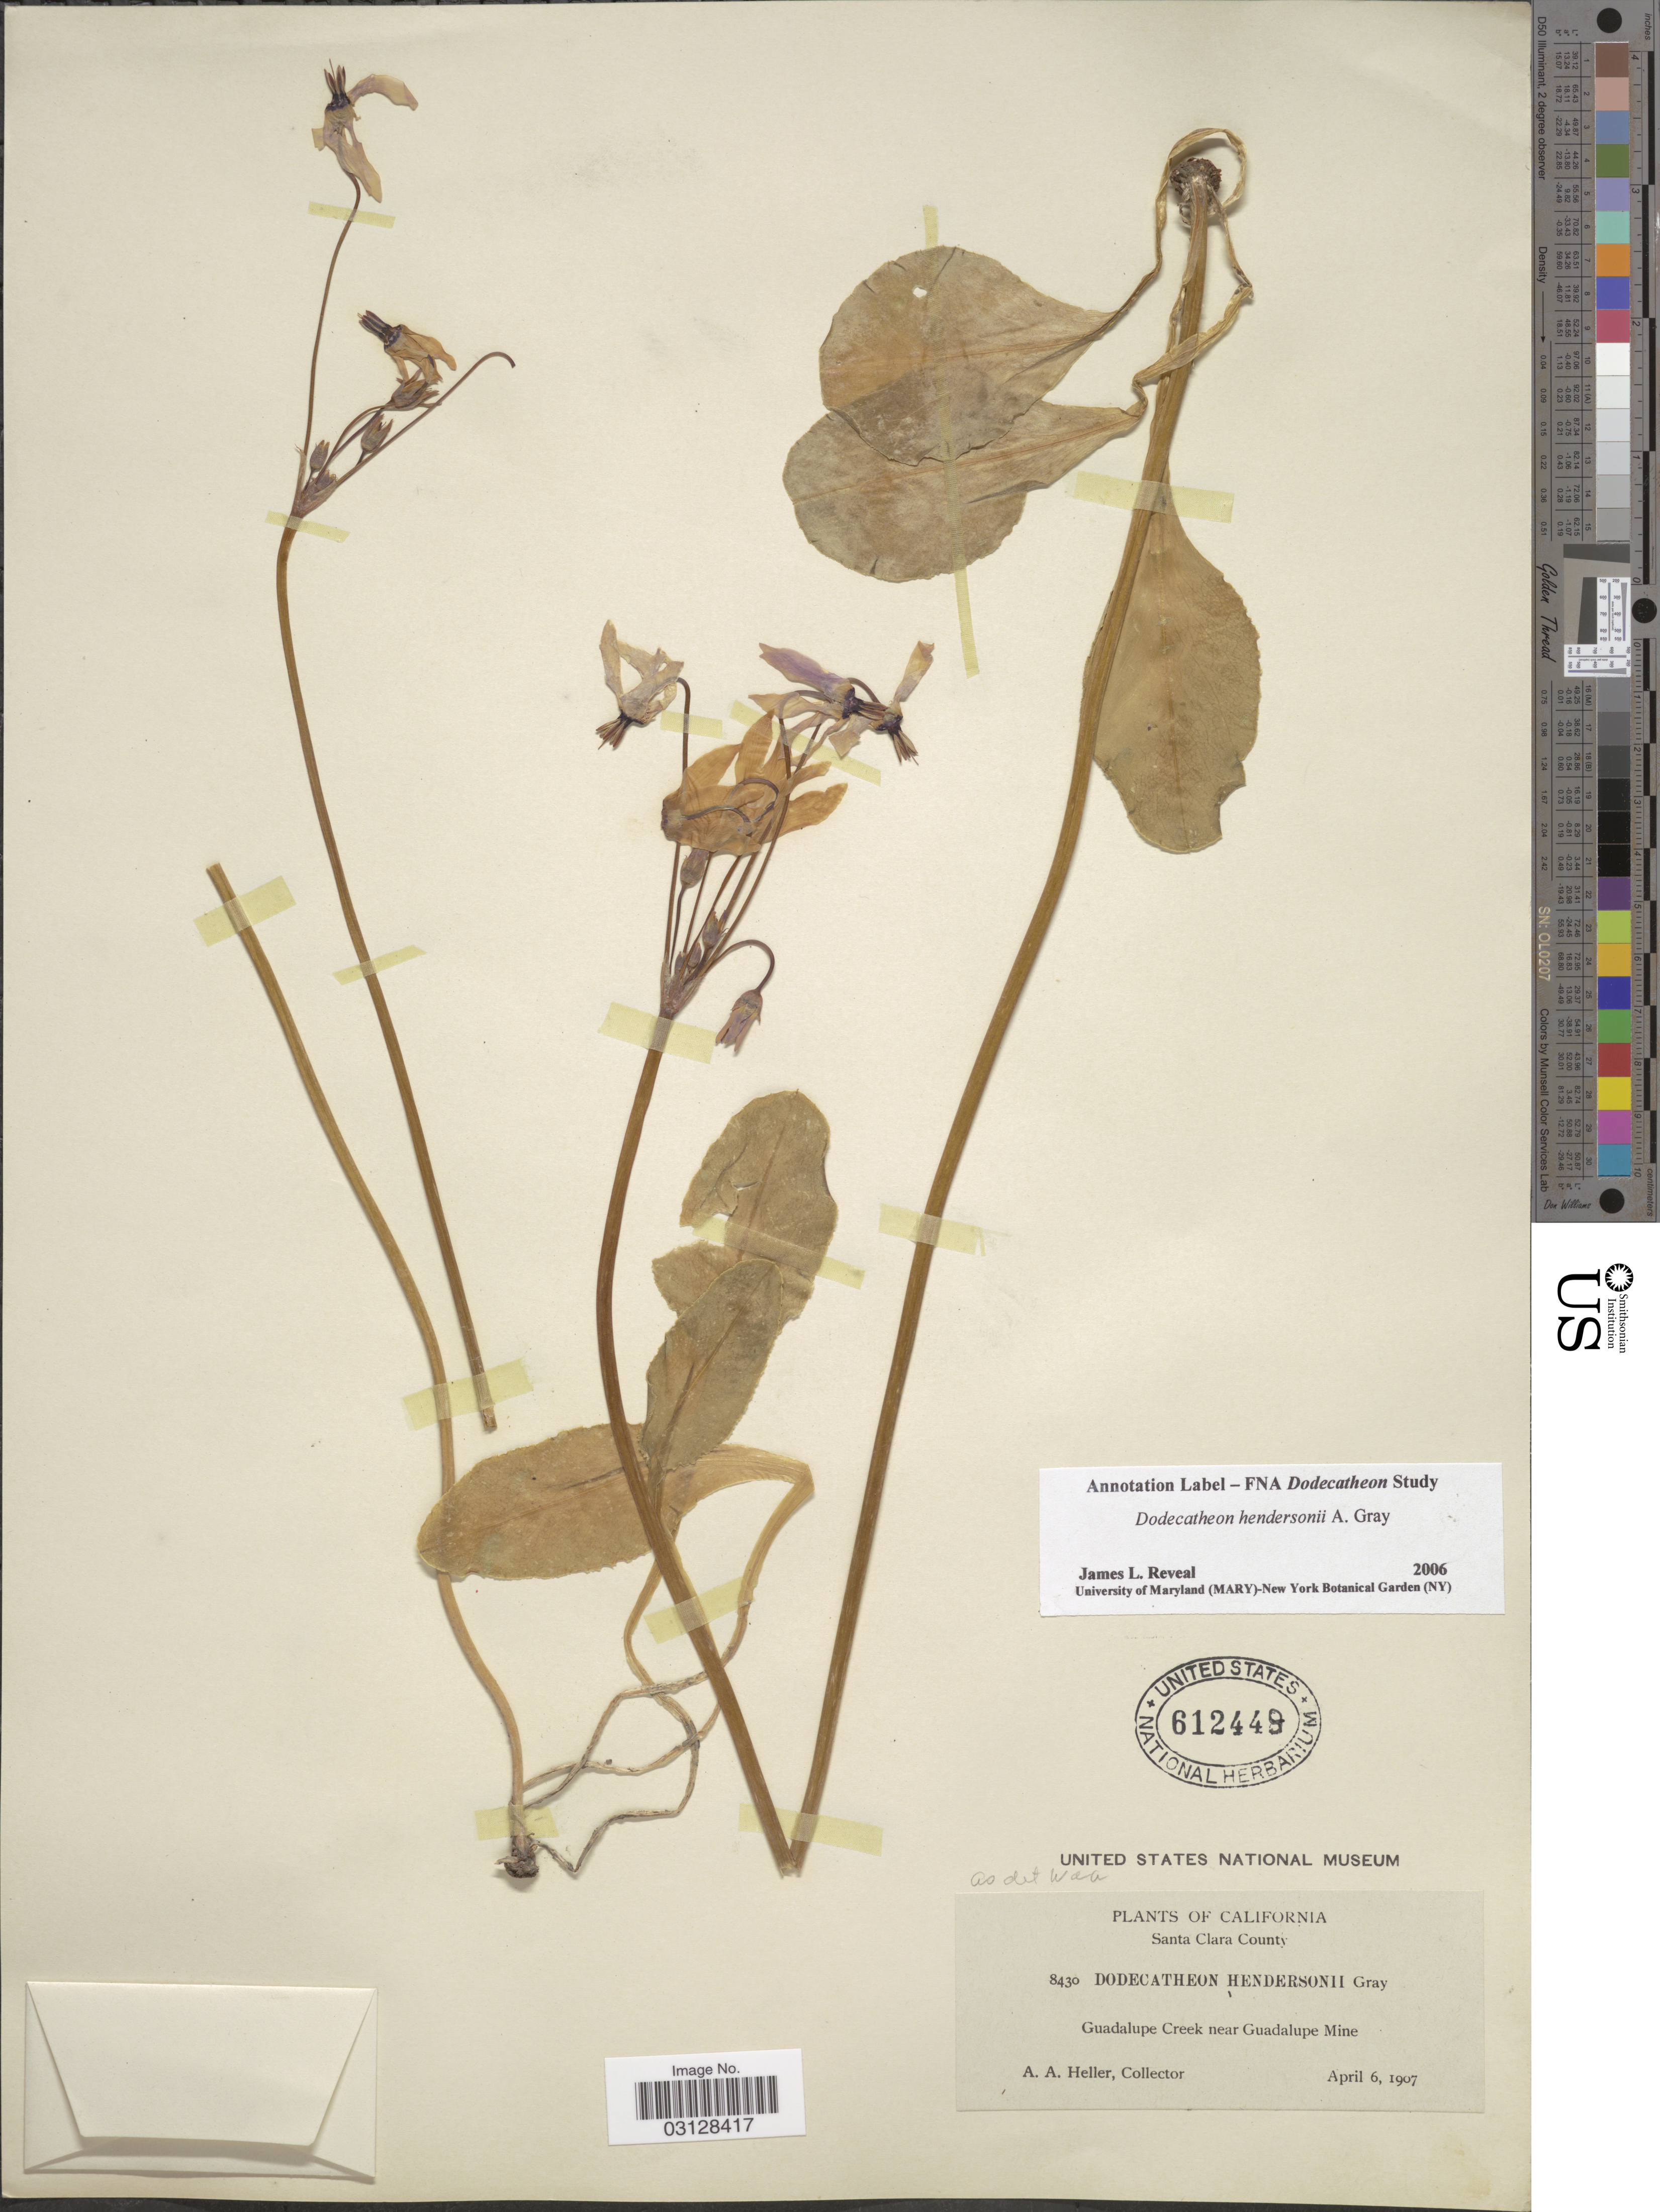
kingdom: Plantae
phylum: Tracheophyta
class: Magnoliopsida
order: Ericales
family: Primulaceae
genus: Dodecatheon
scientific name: Dodecatheon hendersonii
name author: A. Gray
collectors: A. A. Heller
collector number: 8430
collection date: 1907-04-06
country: United States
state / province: California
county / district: Santa Clara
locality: Santa Clara County. Gaudalupe Creek near Guadalupe Mine.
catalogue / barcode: US 612448